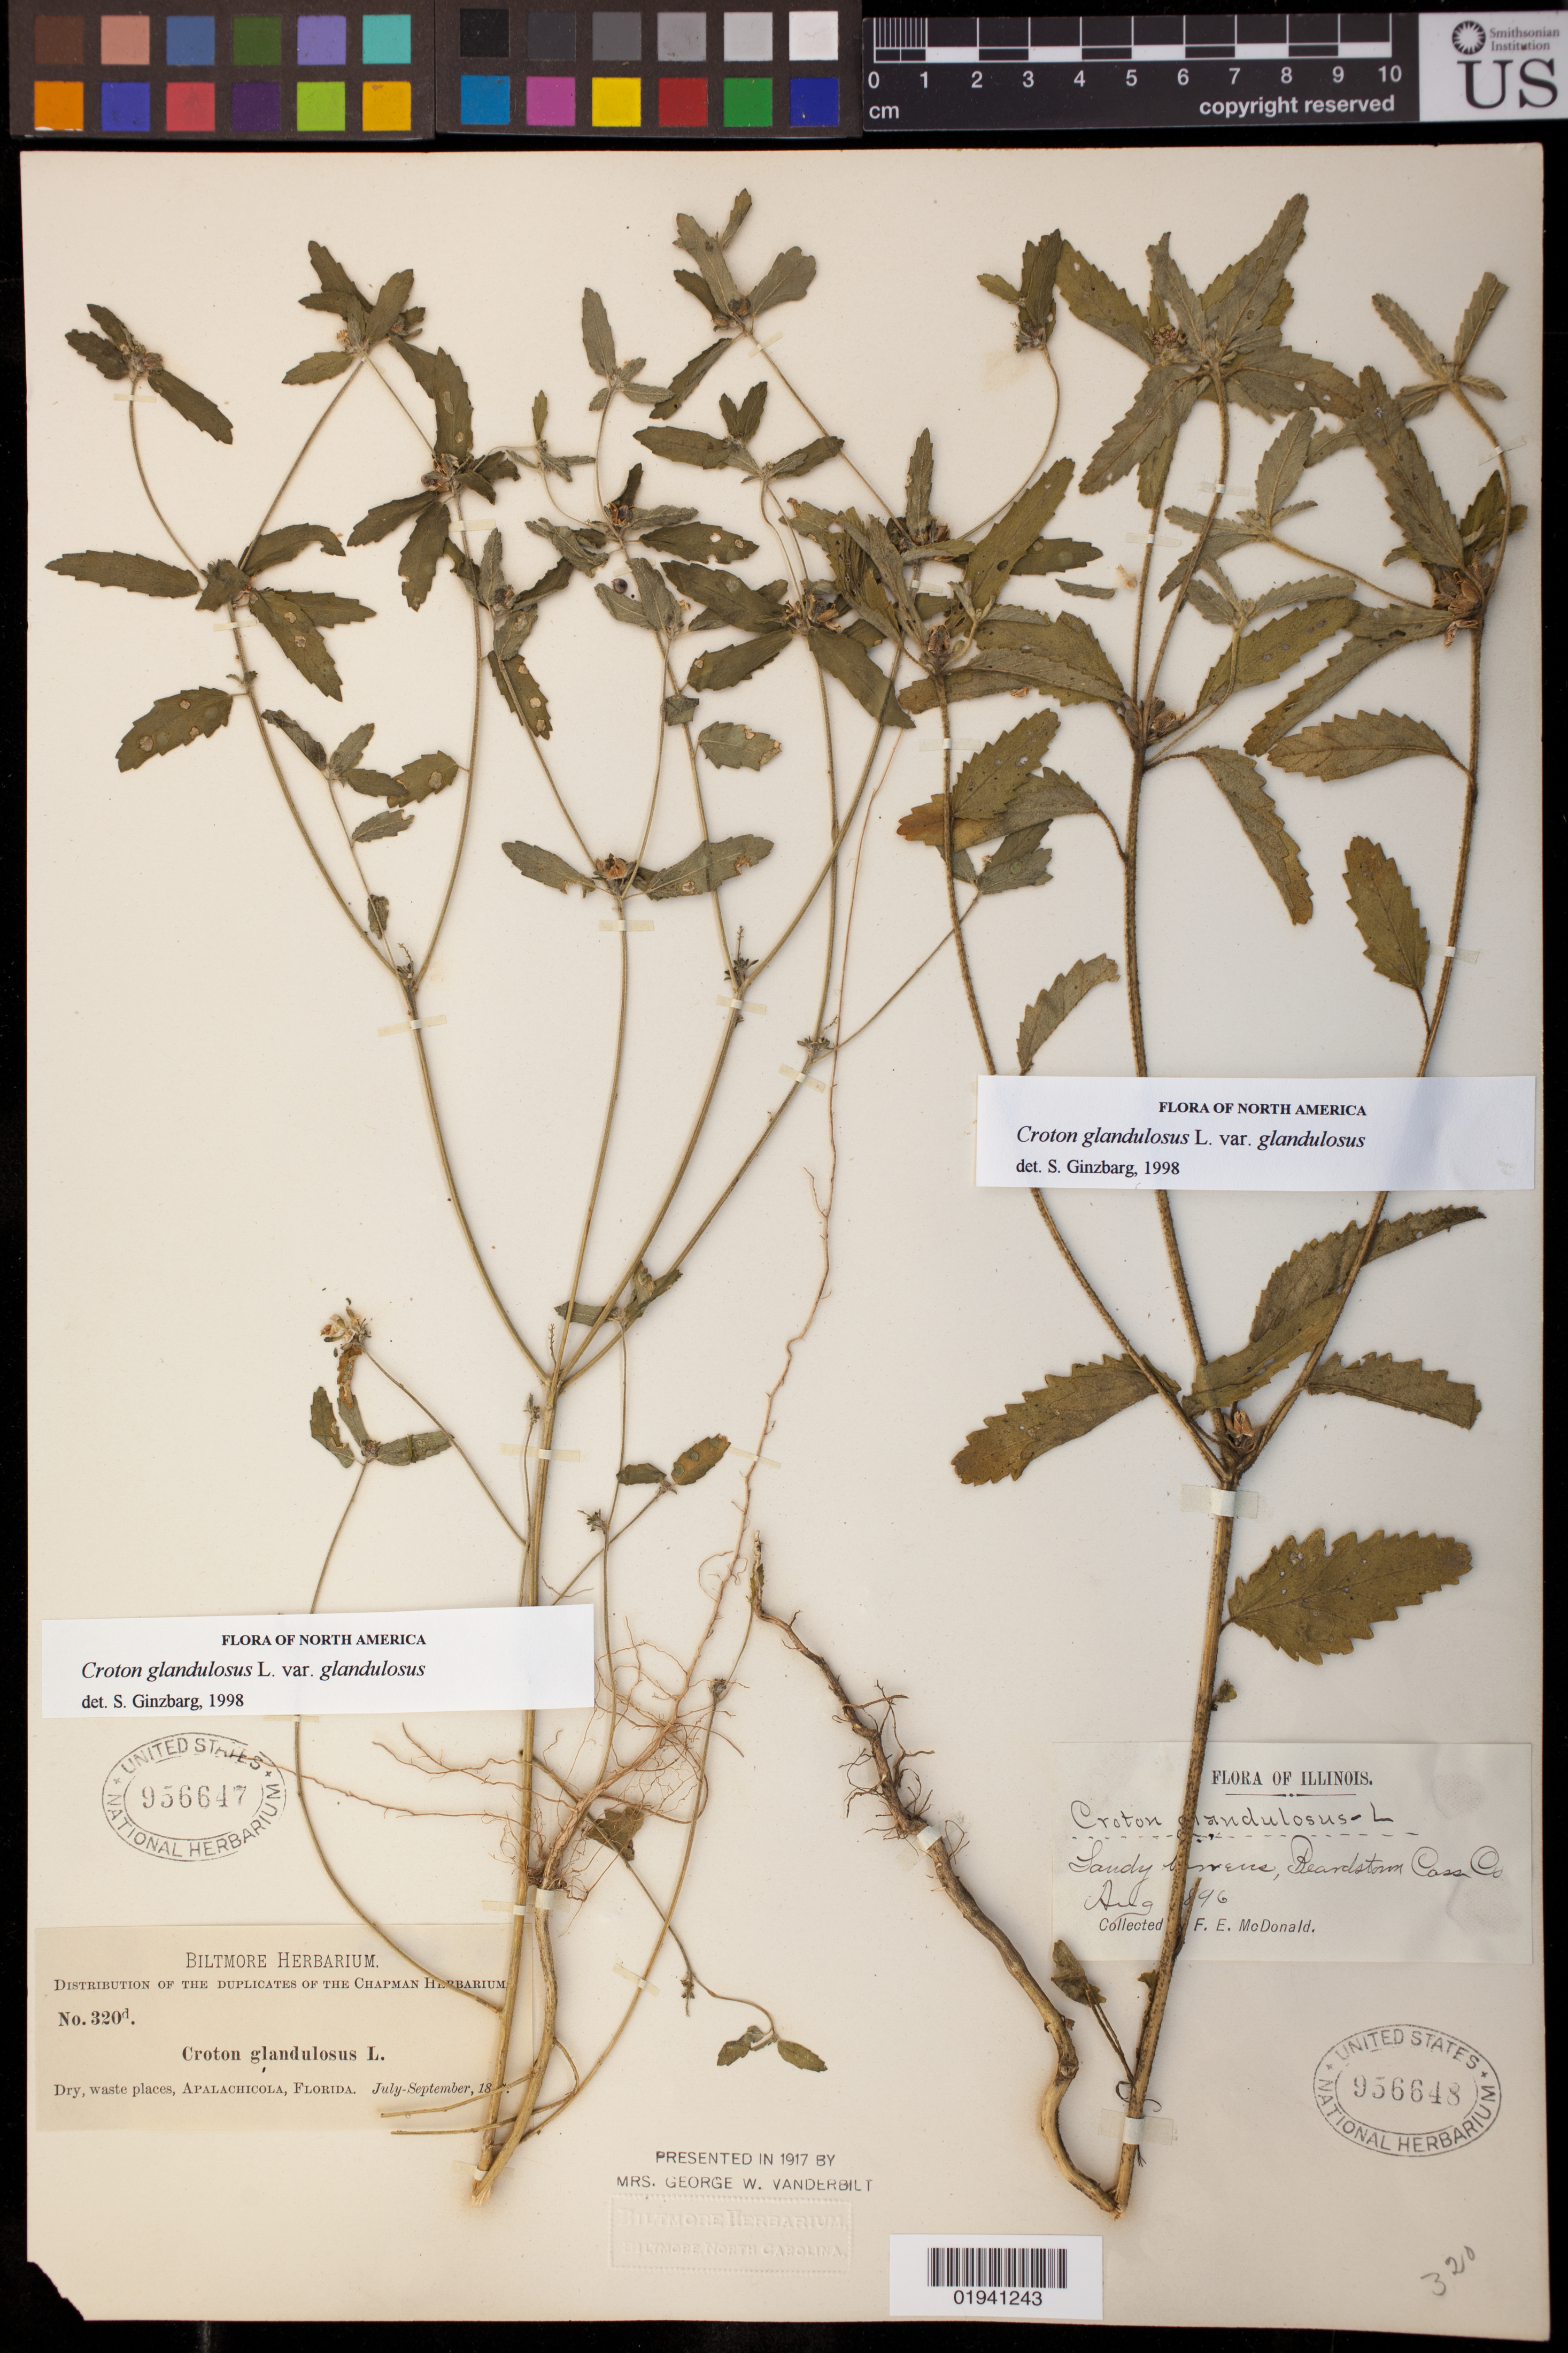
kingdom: Plantae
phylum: Tracheophyta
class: Magnoliopsida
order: Malpighiales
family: Euphorbiaceae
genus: Croton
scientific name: Croton glandulosus var. glandulosus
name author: L.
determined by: Ginzbarg, S.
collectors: F. E. McDonald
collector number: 320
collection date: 1896-08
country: United States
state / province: Illinois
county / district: Cass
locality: Beardstown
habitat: sandy barrens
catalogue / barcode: US 956648